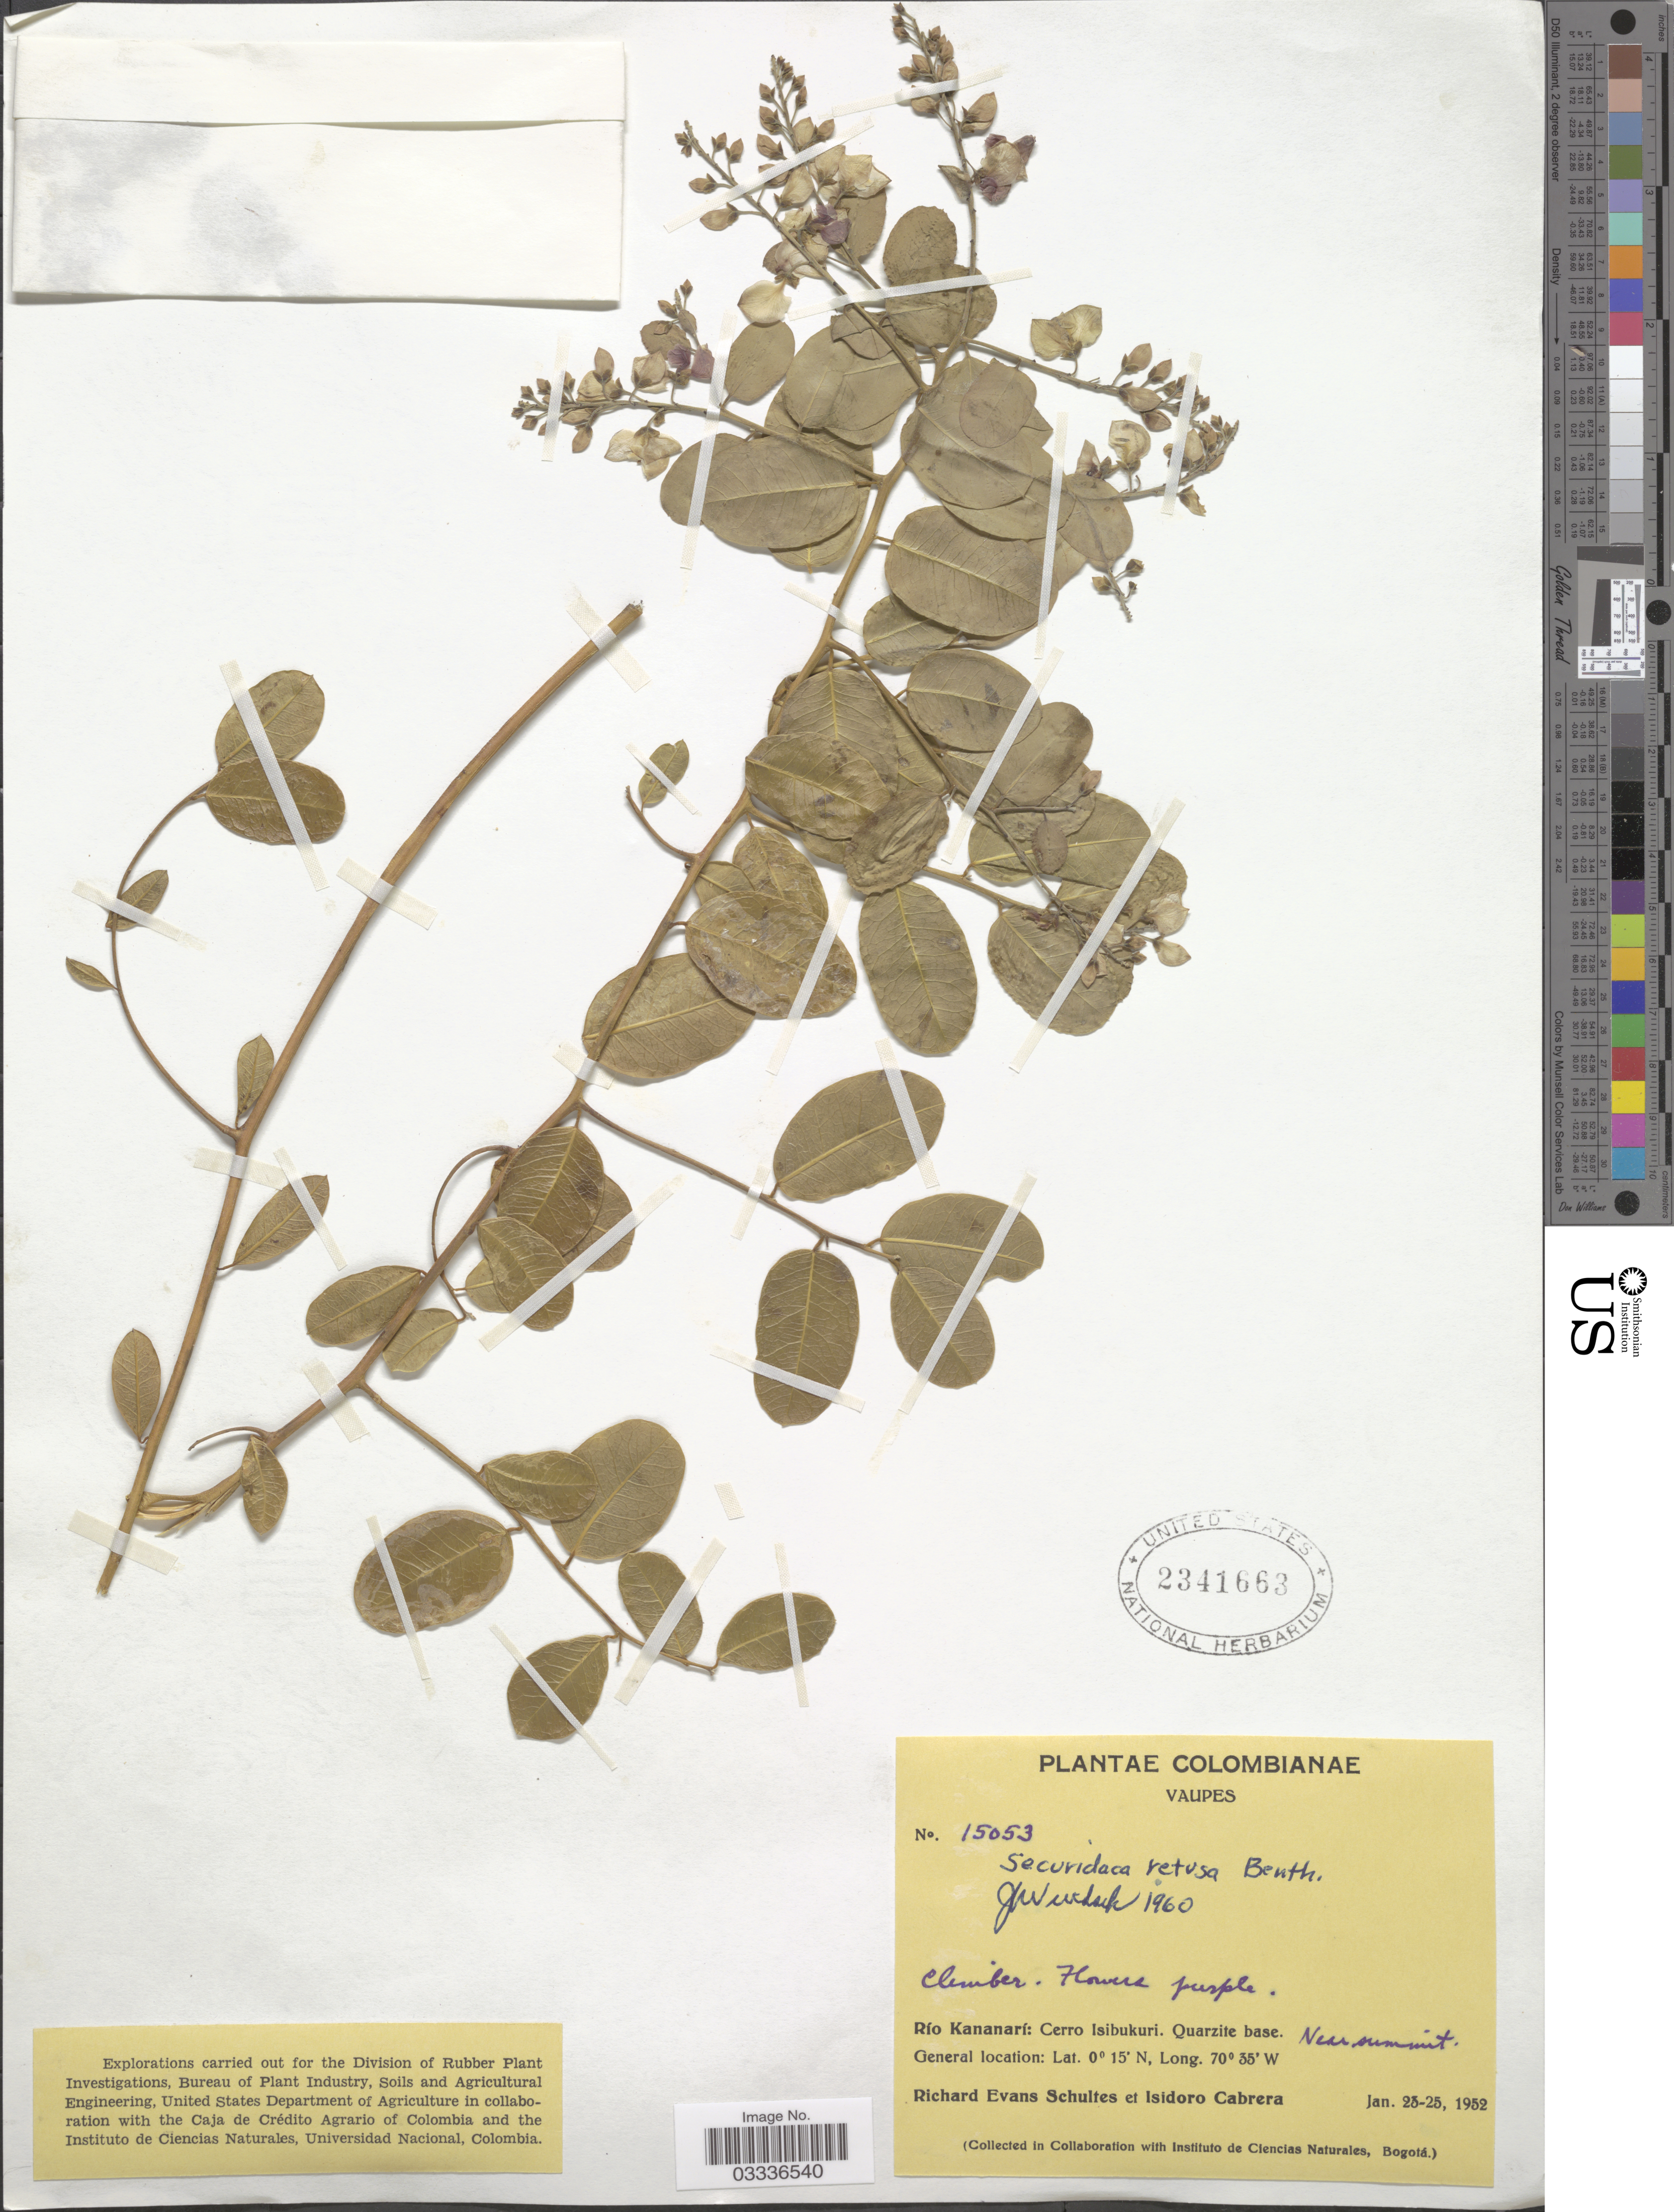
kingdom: Plantae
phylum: Tracheophyta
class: Magnoliopsida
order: Fabales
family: Polygalaceae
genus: Securidaca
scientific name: Securidaca retusa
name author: Benth.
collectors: R. E. Schultes & I. Cabrera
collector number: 15053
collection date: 1952-01-23/1952-01-25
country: Colombia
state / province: Vaupés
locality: Río Kananarí: Cerro Isibukuri.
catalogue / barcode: US 2341663